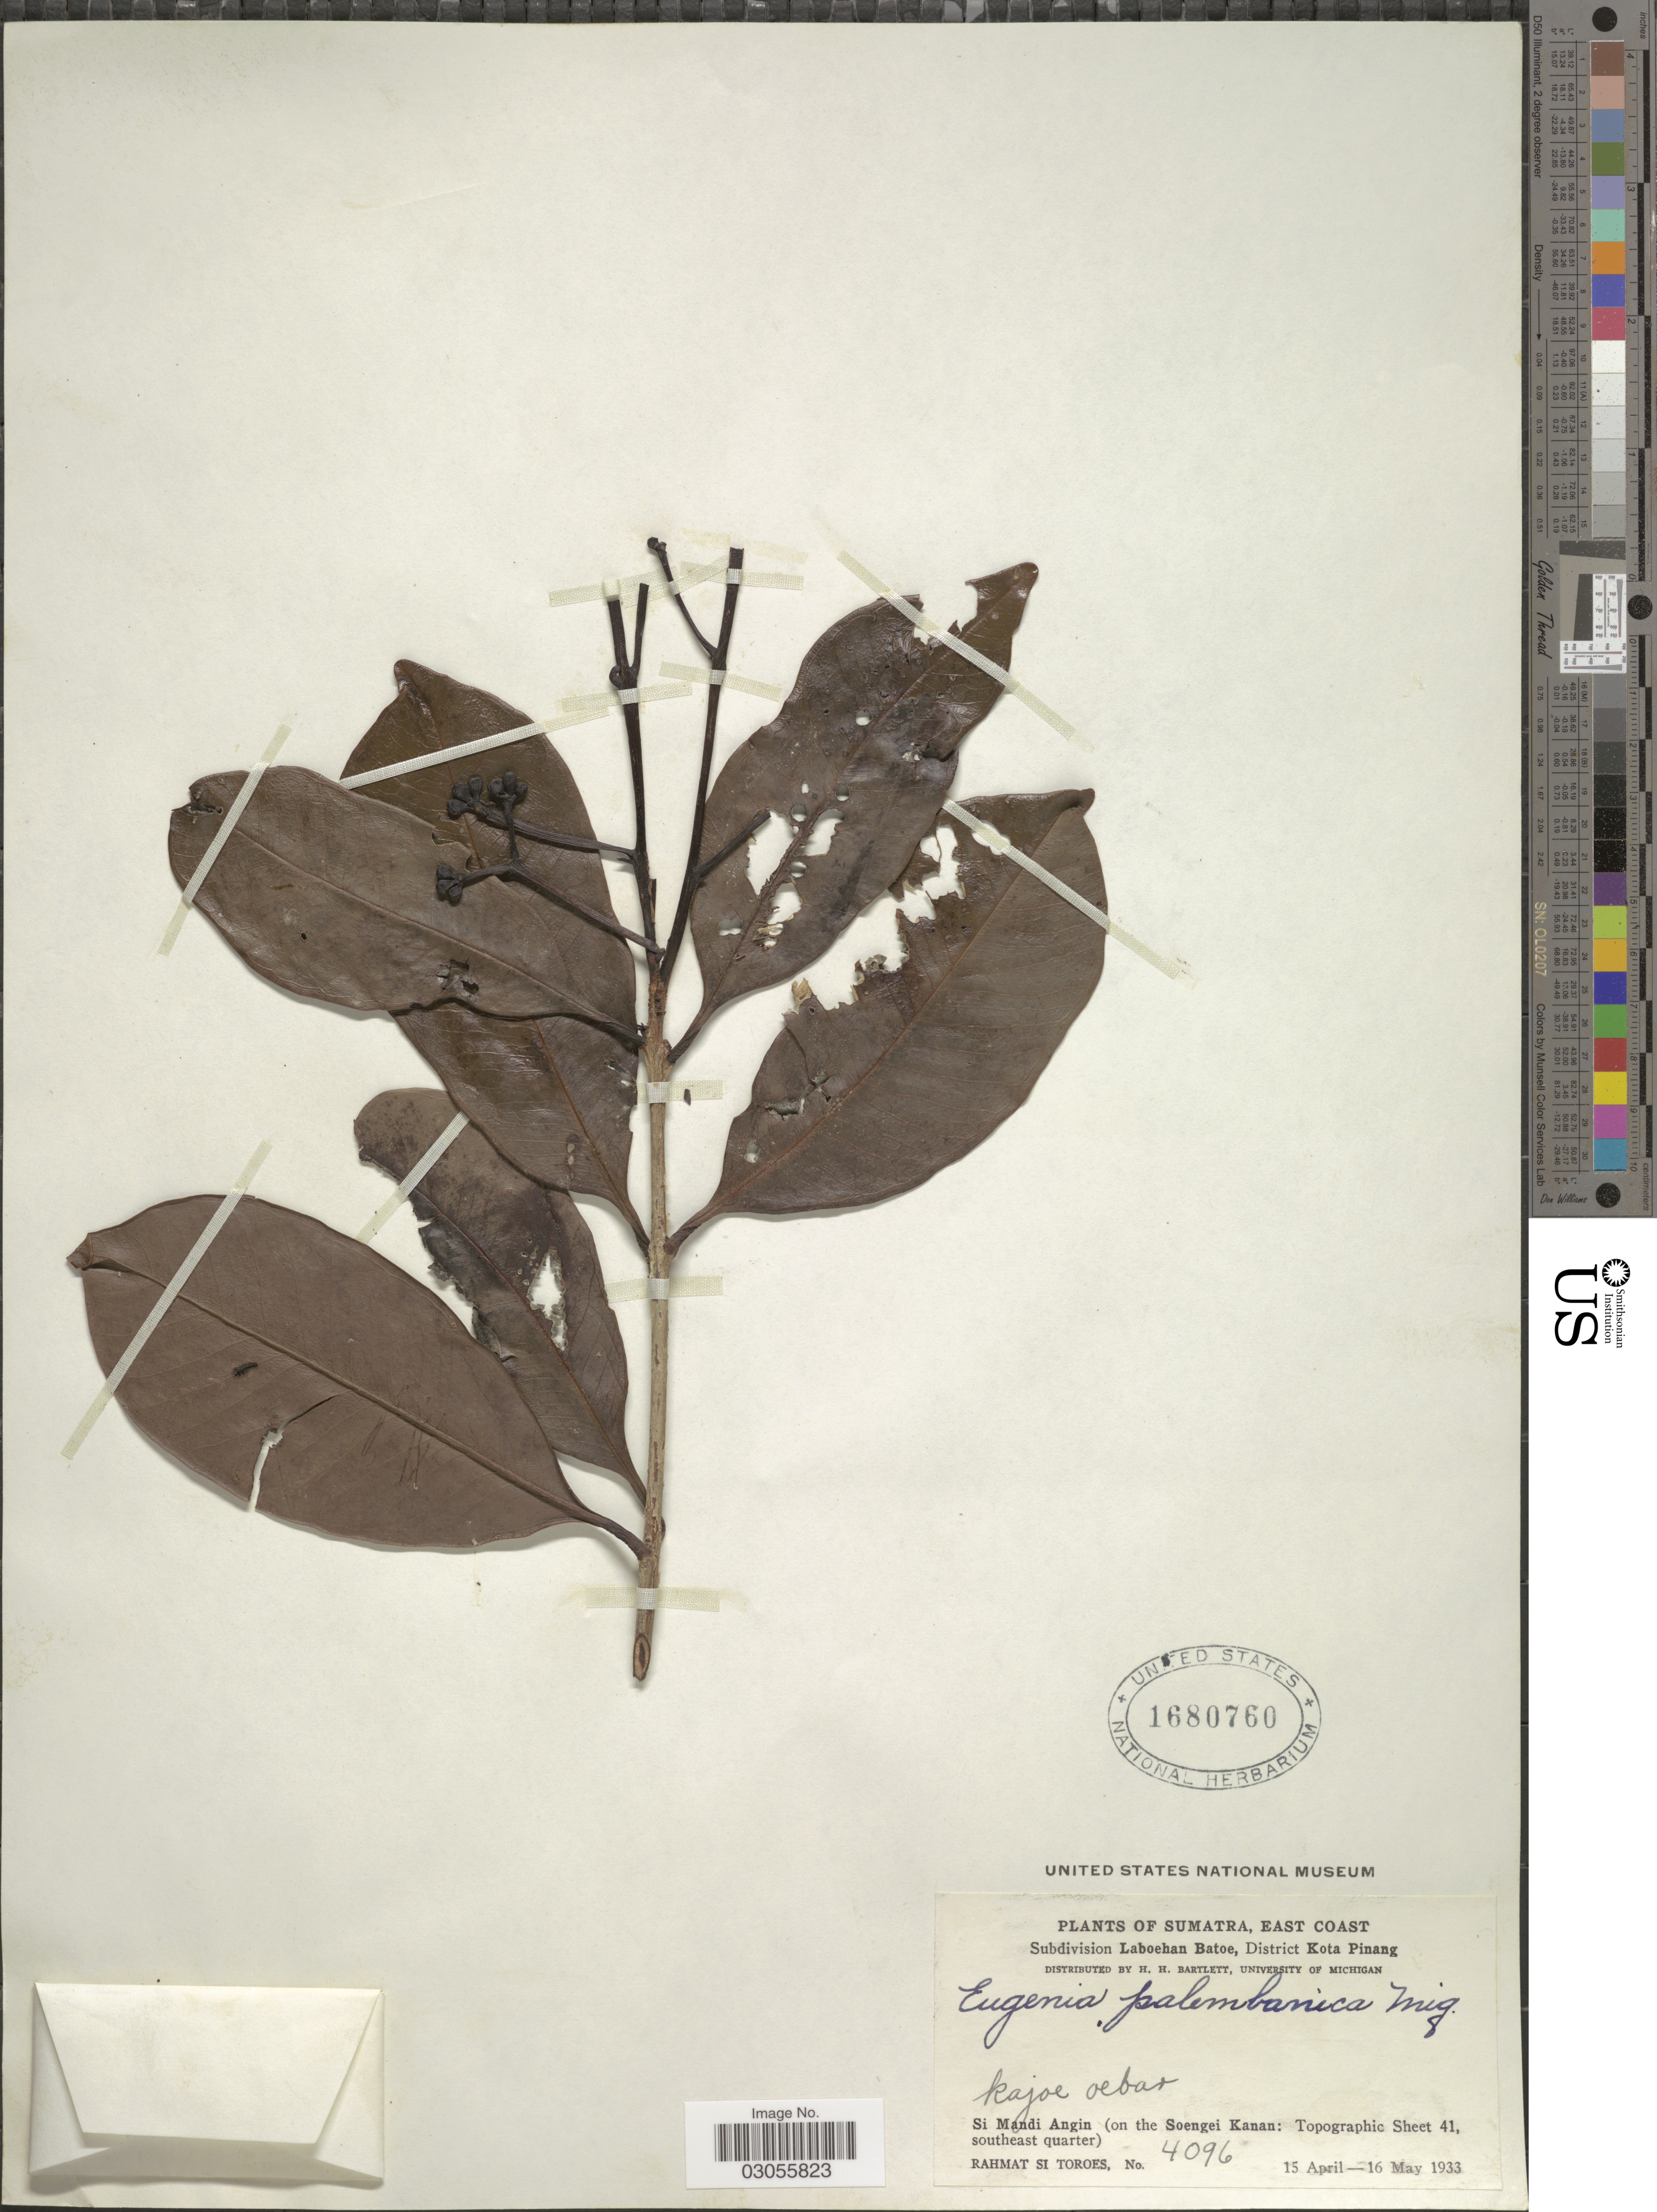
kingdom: Plantae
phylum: Tracheophyta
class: Magnoliopsida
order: Myrtales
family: Myrtaceae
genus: Syzygium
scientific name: Syzygium urceolatum subsp. palembanicum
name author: (Miq.) P.S. Ashton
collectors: Rahmat Si Boeea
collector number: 4096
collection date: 1933-04-15/1933-05-16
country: Indonesia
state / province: Sumatra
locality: East Coast. Subdivision Laboehan Batoe, District Kota Pinang. Si Mandi Angin (on the Soengei Kanan: Topographic Sheet 41, southeast quarter).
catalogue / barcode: US 1680760